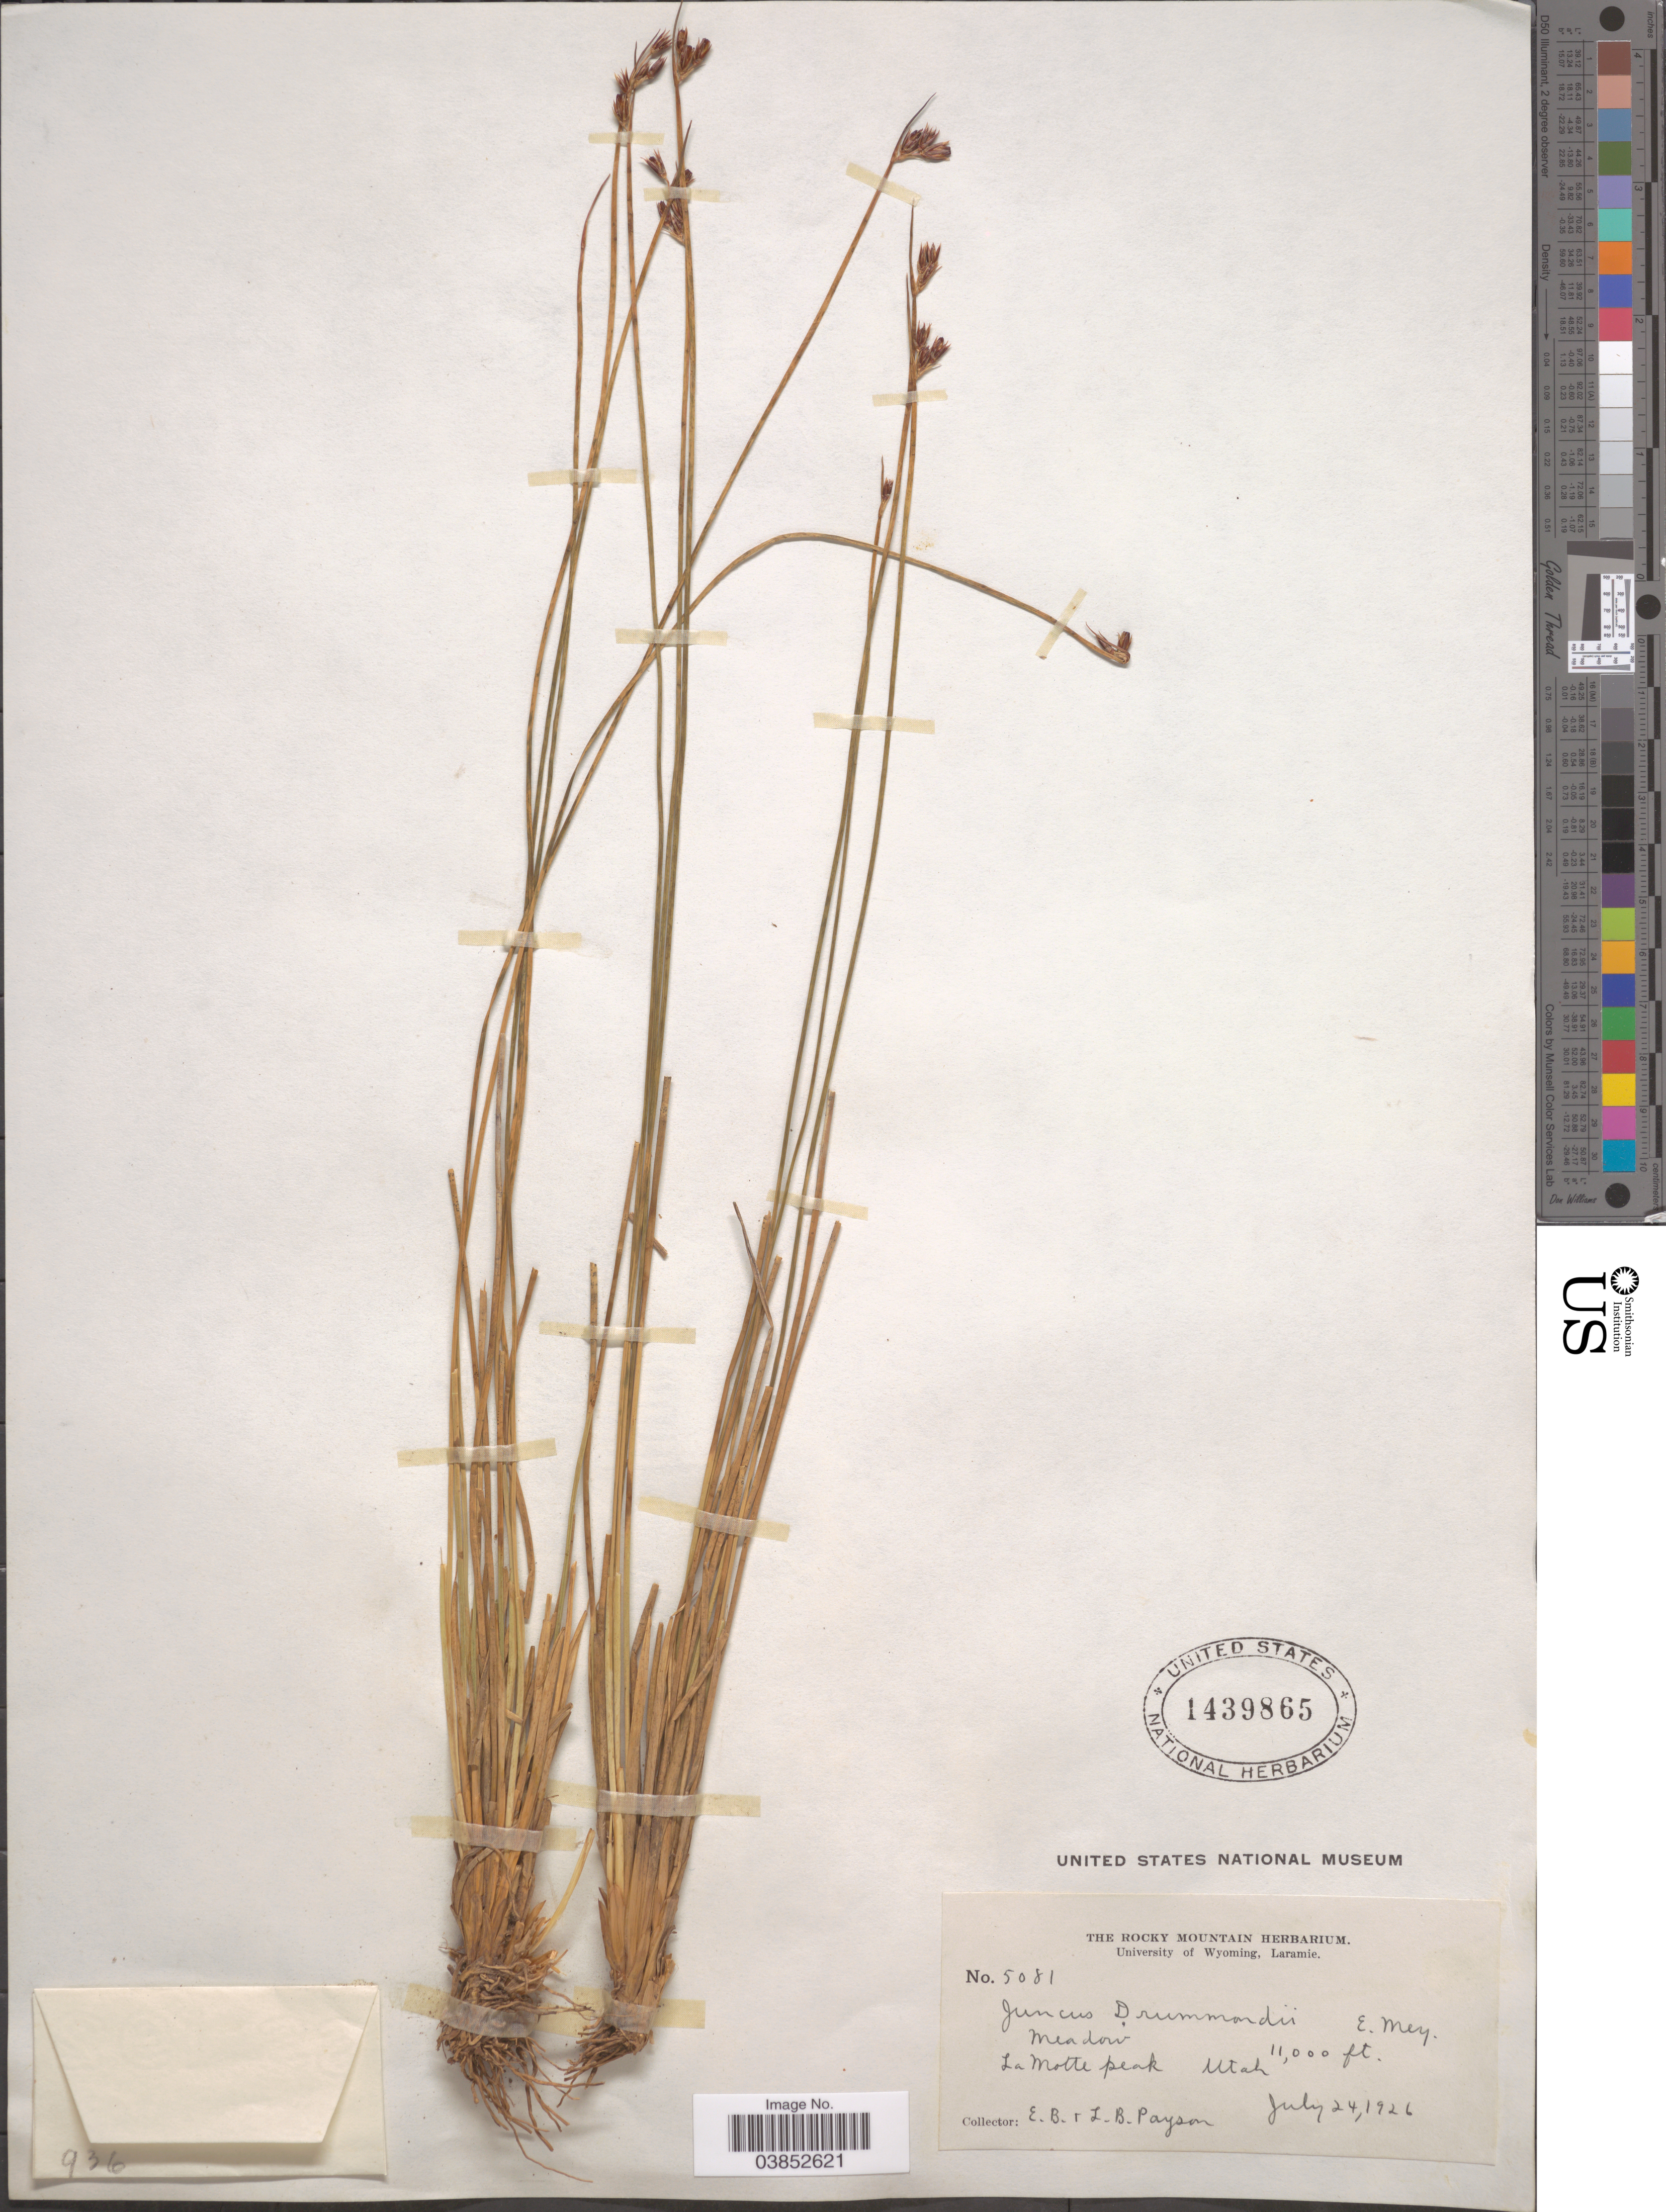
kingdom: Plantae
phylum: Tracheophyta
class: Liliopsida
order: Poales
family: Juncaceae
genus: Juncus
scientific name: Juncus drummondii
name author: E. Mey.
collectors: E. B. Payson & L. Payson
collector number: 5081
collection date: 1926-07-24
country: United States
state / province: Utah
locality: La Motte peak.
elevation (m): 3353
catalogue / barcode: US 1439865